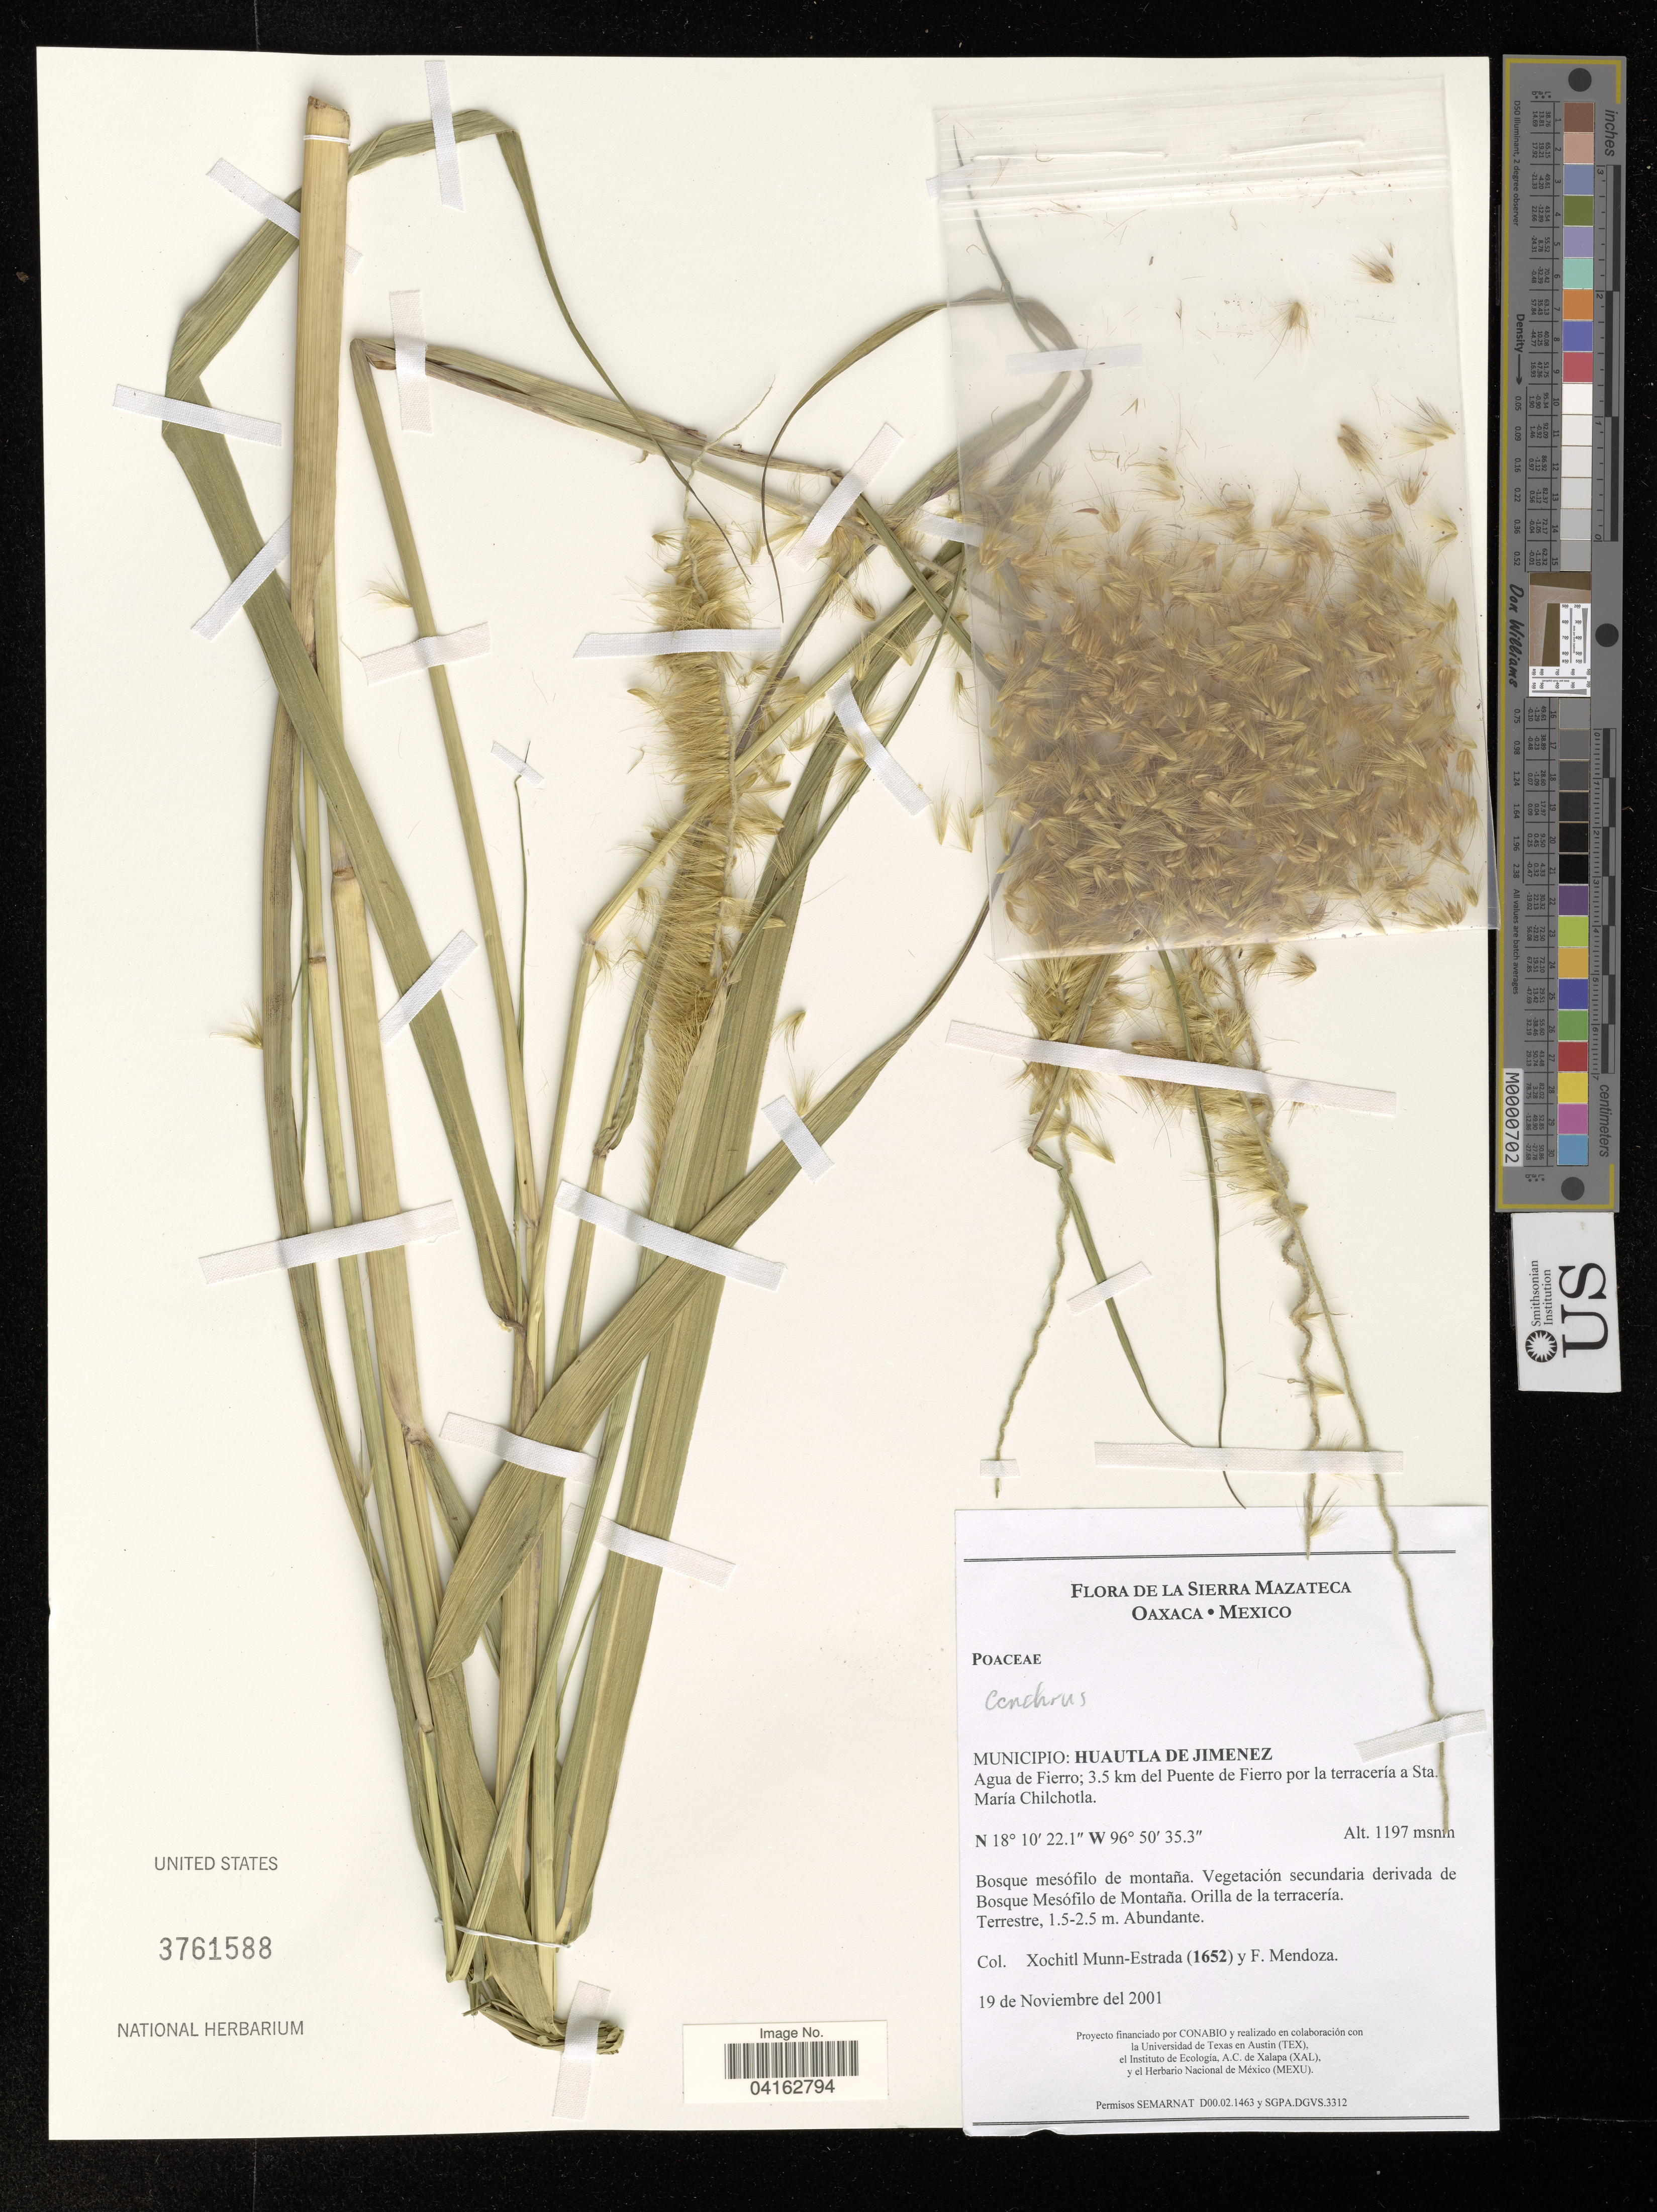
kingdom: Plantae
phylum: Tracheophyta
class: Liliopsida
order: Poales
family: Poaceae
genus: Cenchrus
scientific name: Cenchrus sp.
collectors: X. Munn-Estrada & F. Mendoza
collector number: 1652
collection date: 2001-11-19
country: Mexico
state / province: Oaxaca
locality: La Sierra Mazatec. Municipio: Huautla de Jimenez. Agua de Fierro; 3.5 km del Puente de Fierro por la terracería a Sta. María Chilchotla.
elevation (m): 1197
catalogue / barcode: US 3761588